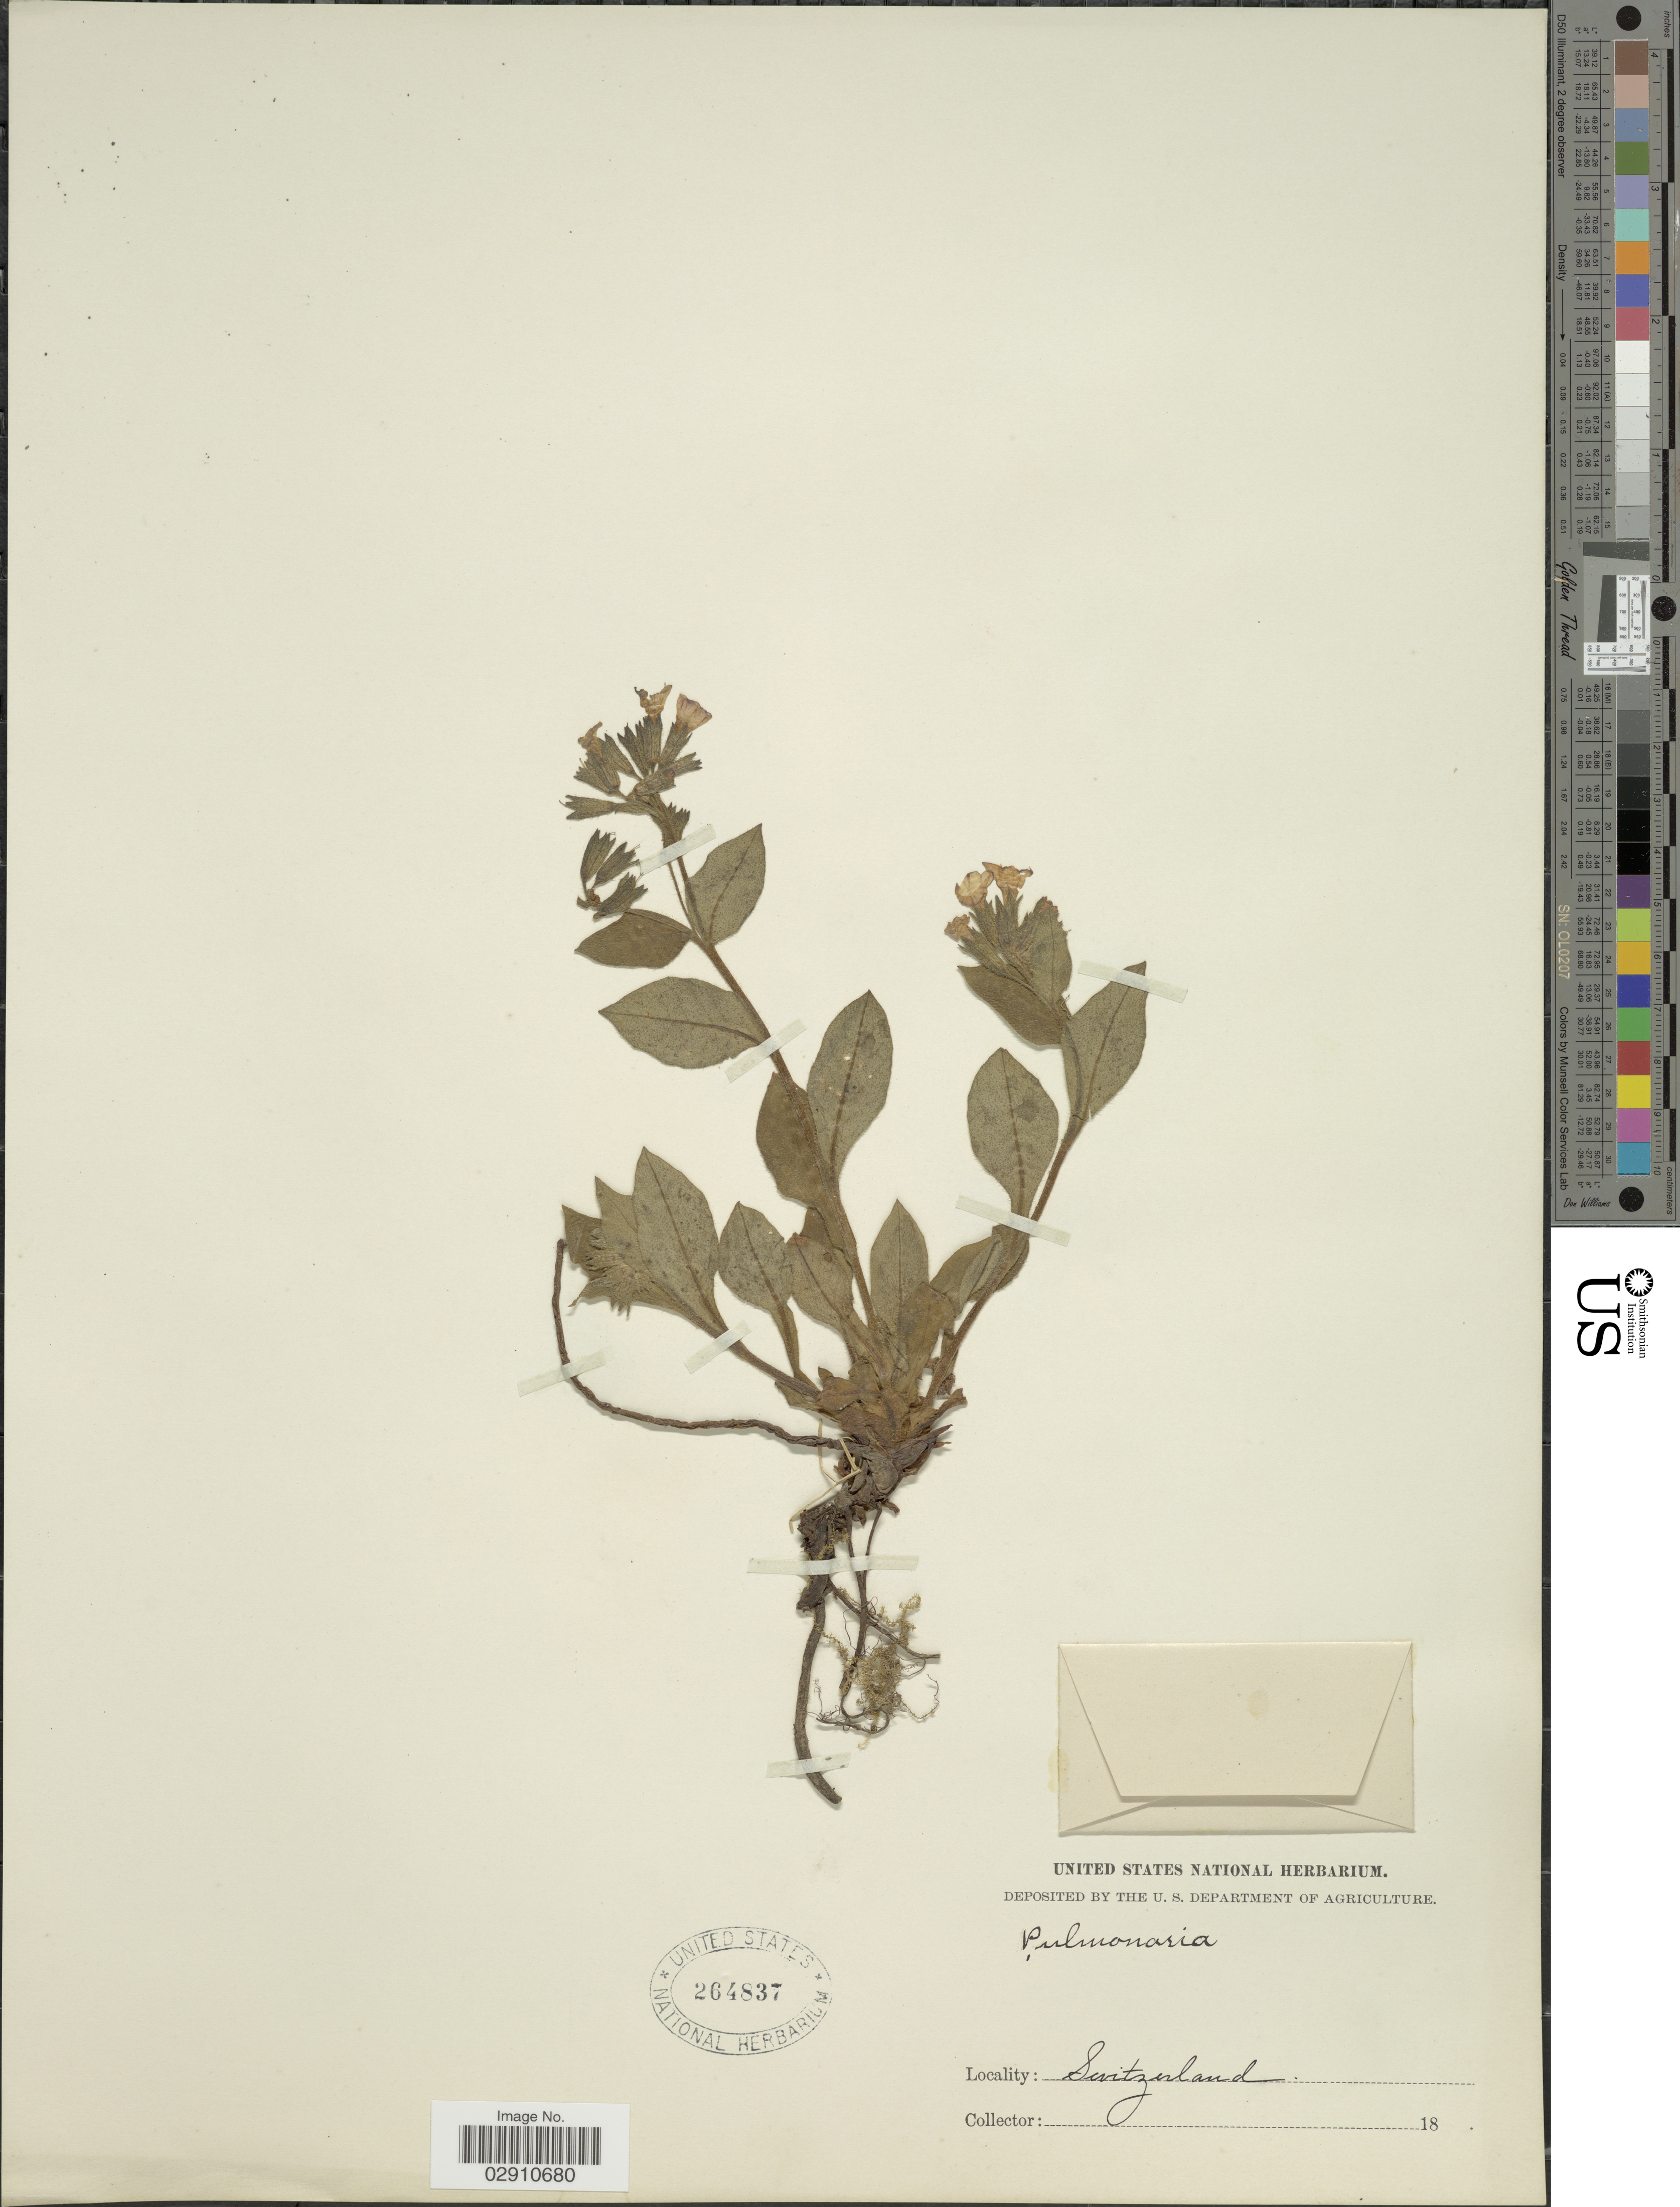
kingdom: Plantae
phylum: Tracheophyta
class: Magnoliopsida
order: Boraginales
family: Boraginaceae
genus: Pulmonaria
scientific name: Pulmonaria sp.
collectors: U.S. National Herbarium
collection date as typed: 18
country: Switzerland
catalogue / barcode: US 264837